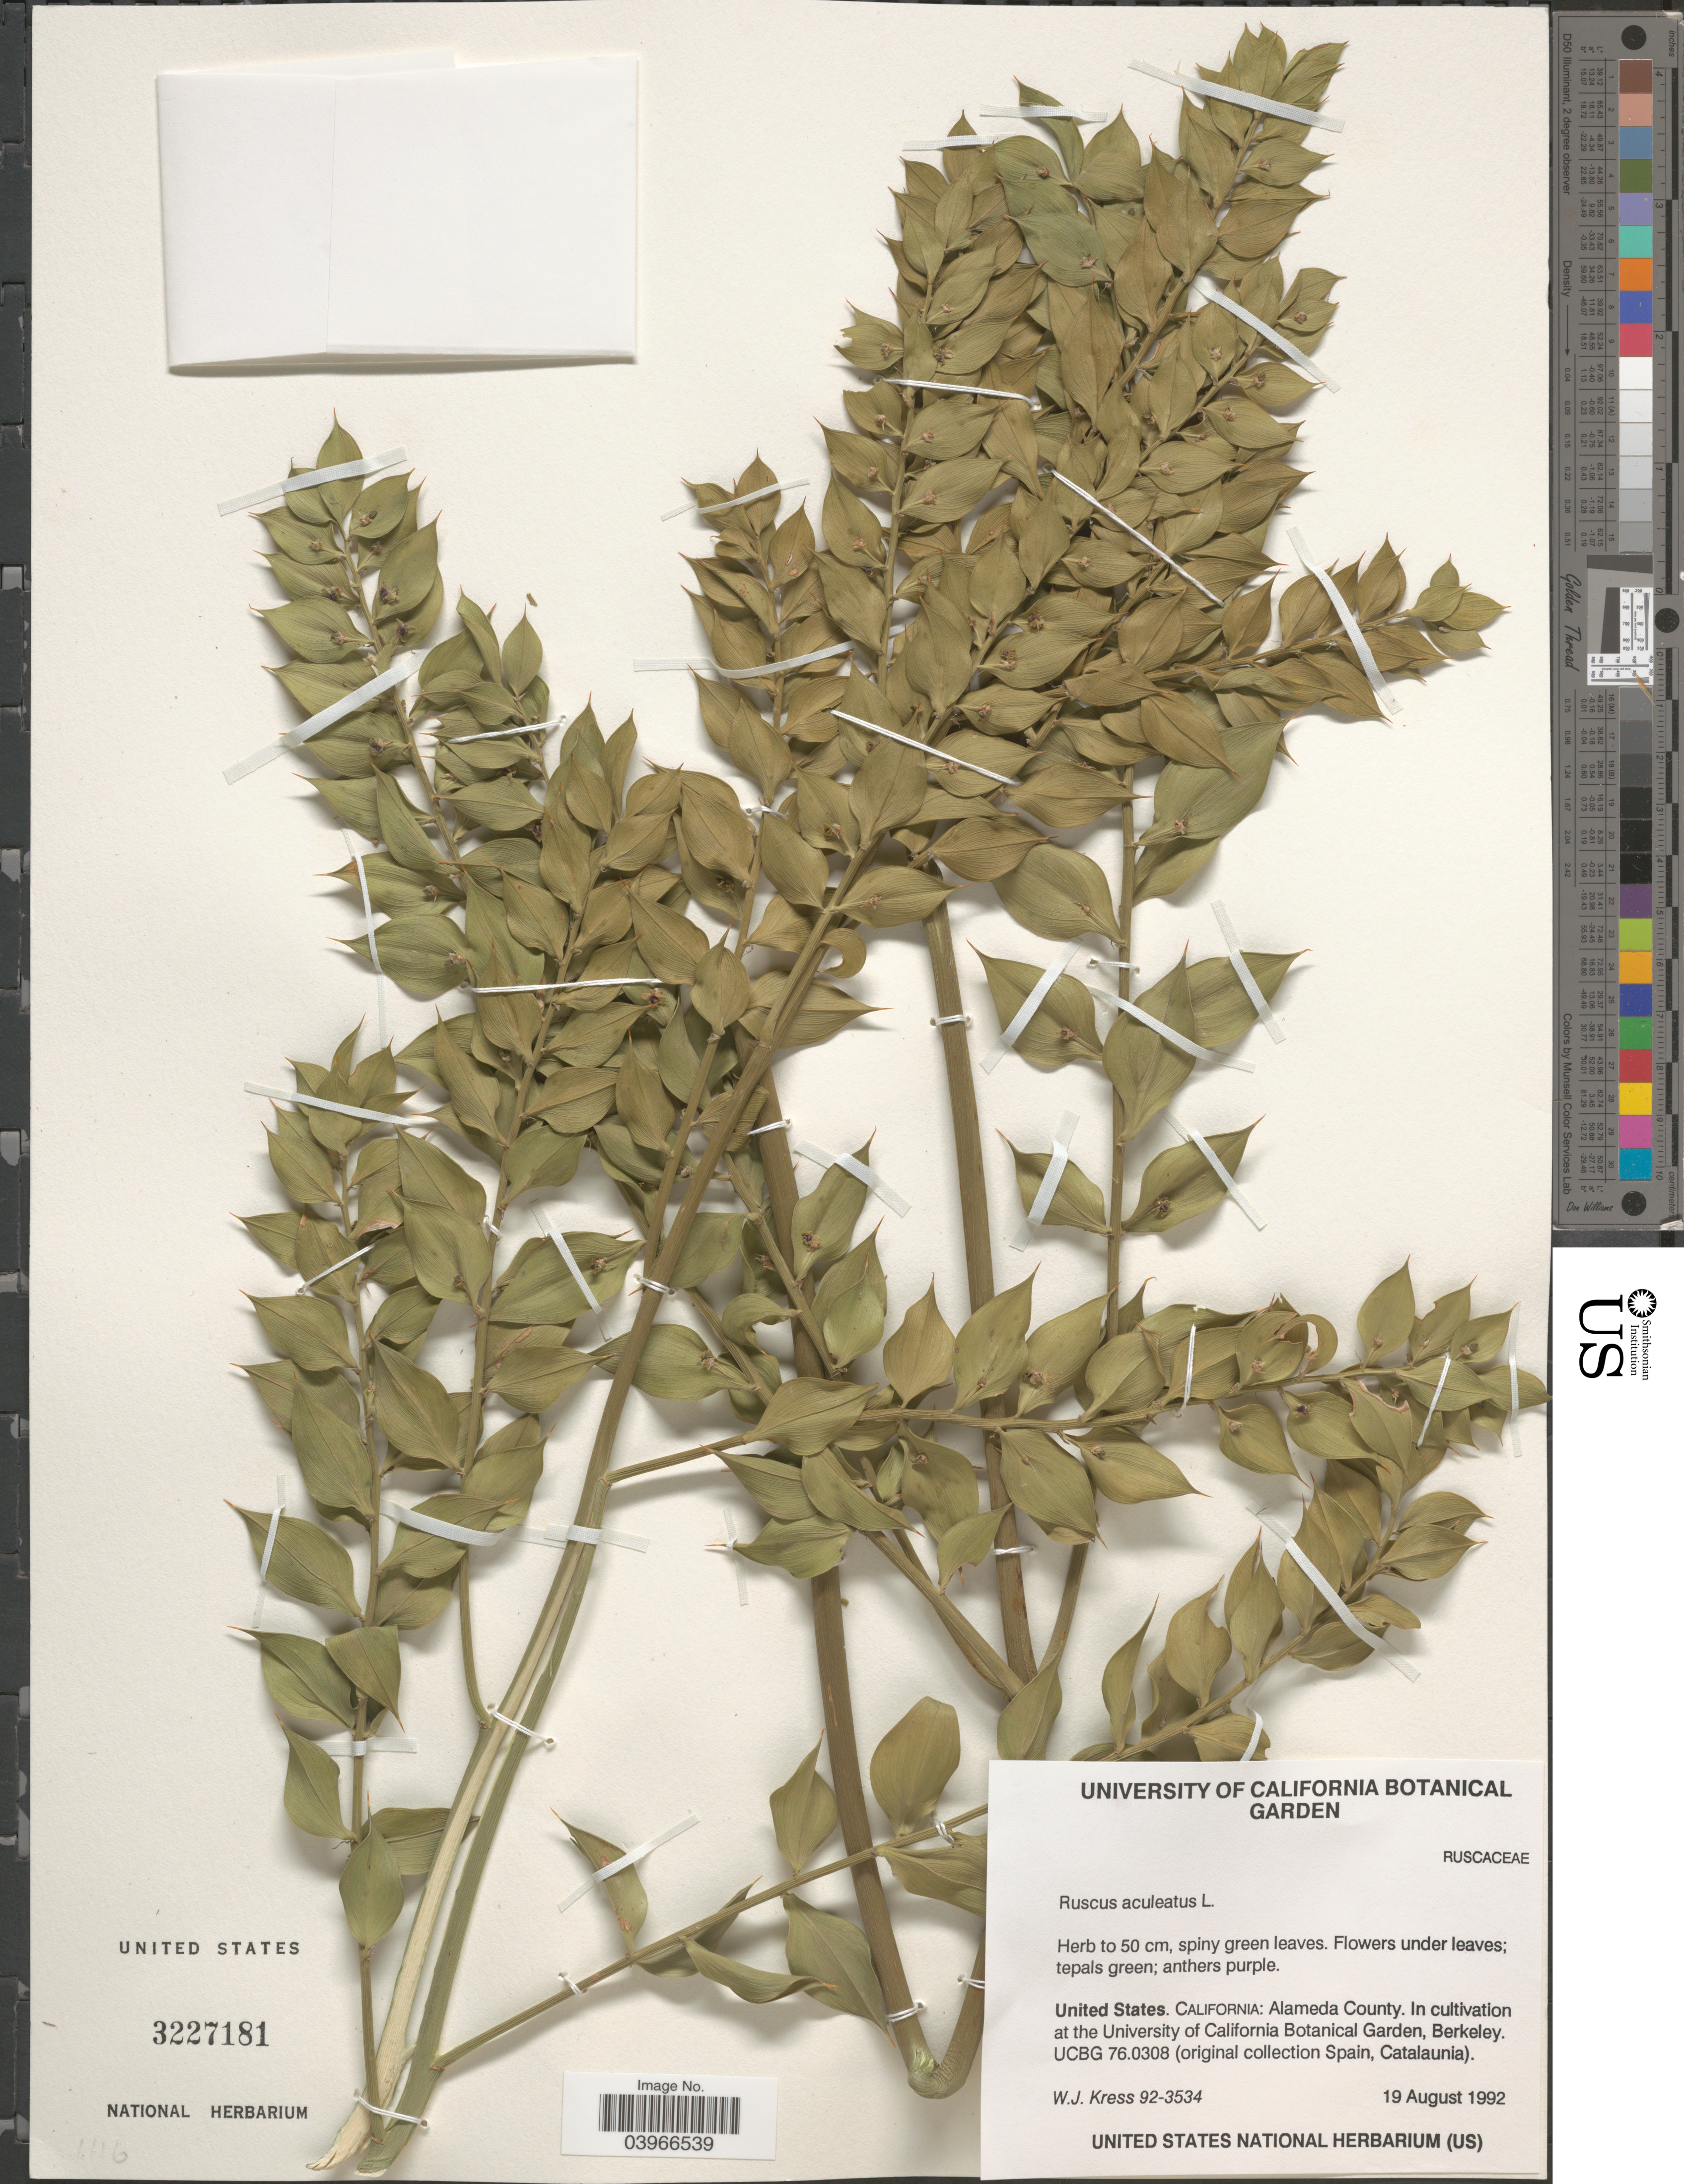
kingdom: Plantae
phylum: Tracheophyta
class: Liliopsida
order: Asparagales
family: Asparagaceae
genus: Ruscus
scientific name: Ruscus aculeatus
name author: L.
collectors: W. J. Kress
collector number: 92-3534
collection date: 1992-08-19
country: United States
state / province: California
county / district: Alameda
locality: Alameda County. In cultivation at the University of California Botanical Garden, Berkeley.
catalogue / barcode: US 3227181